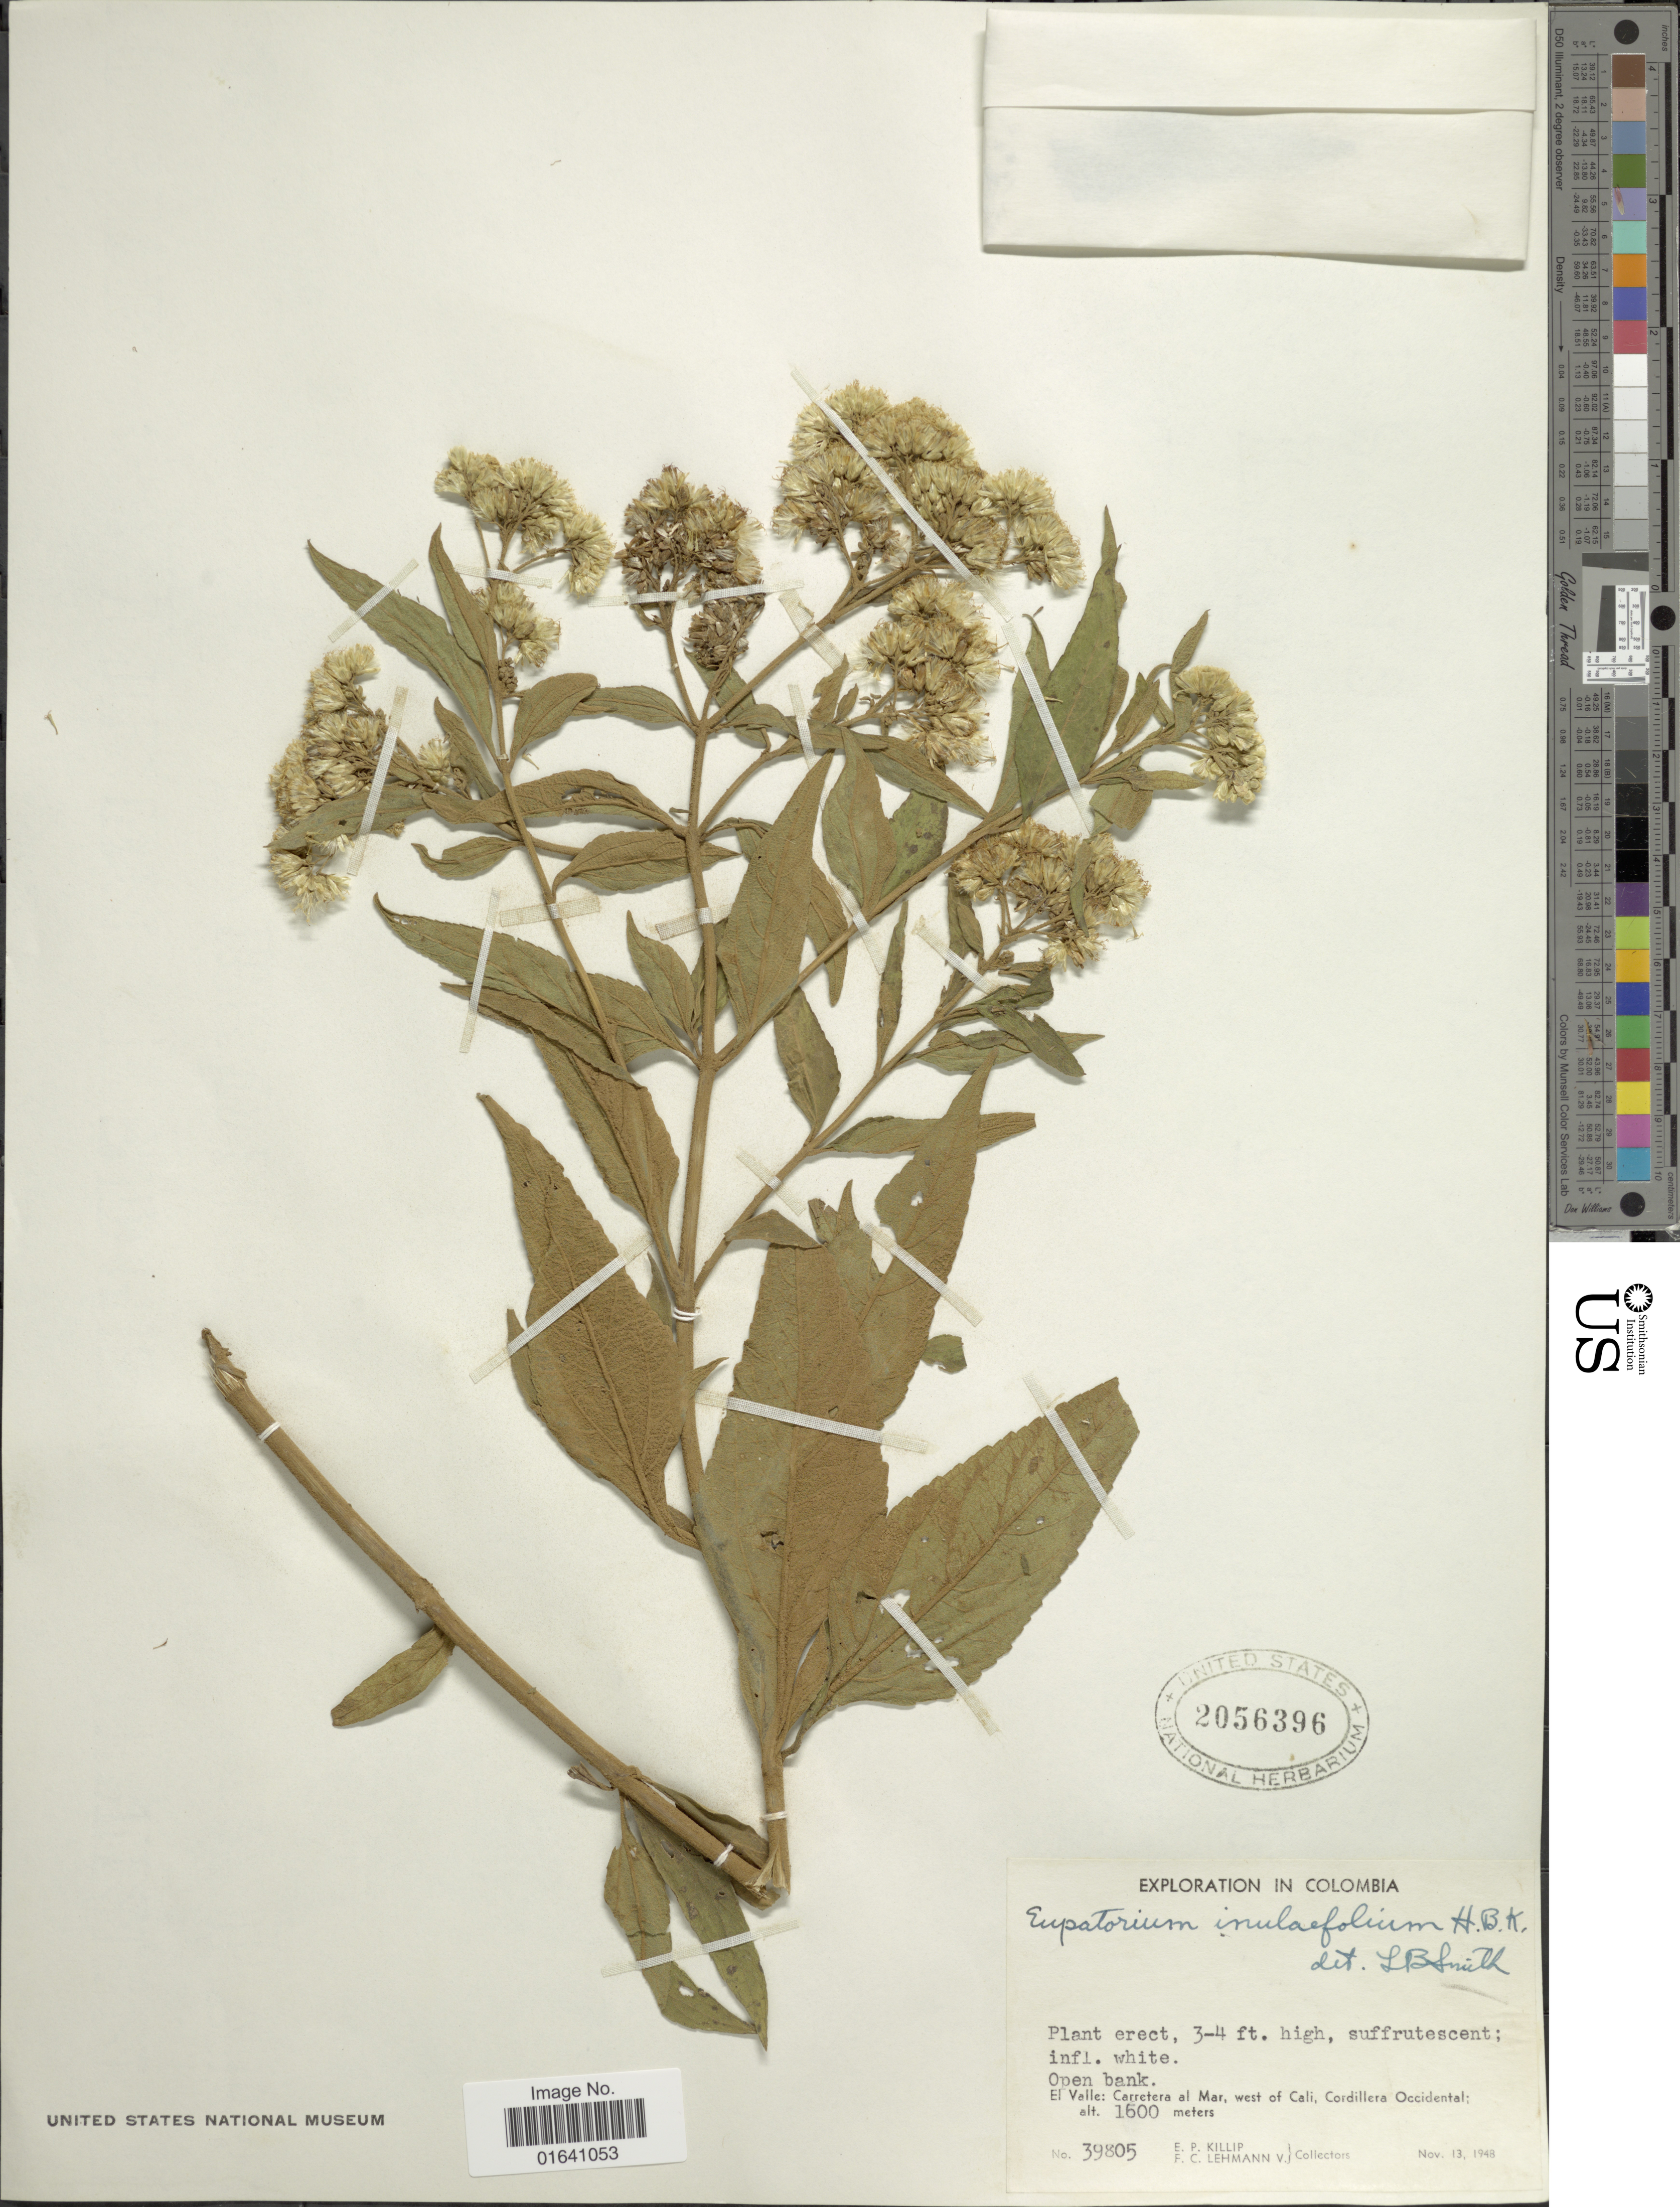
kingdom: Plantae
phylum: Tracheophyta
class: Magnoliopsida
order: Asterales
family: Asteraceae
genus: Austroeupatorium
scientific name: Austroeupatorium inulaefolium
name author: (Kunth) R.M. King & H. Rob.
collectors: E. P. Killip & F. Lehmann v.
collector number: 39805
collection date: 1948-11-13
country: Colombia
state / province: Valle del Cauca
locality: Open bank, El Valle: Carretera al Mar, west of Cali, Cordillera Occidental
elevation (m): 1600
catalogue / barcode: US 2056396